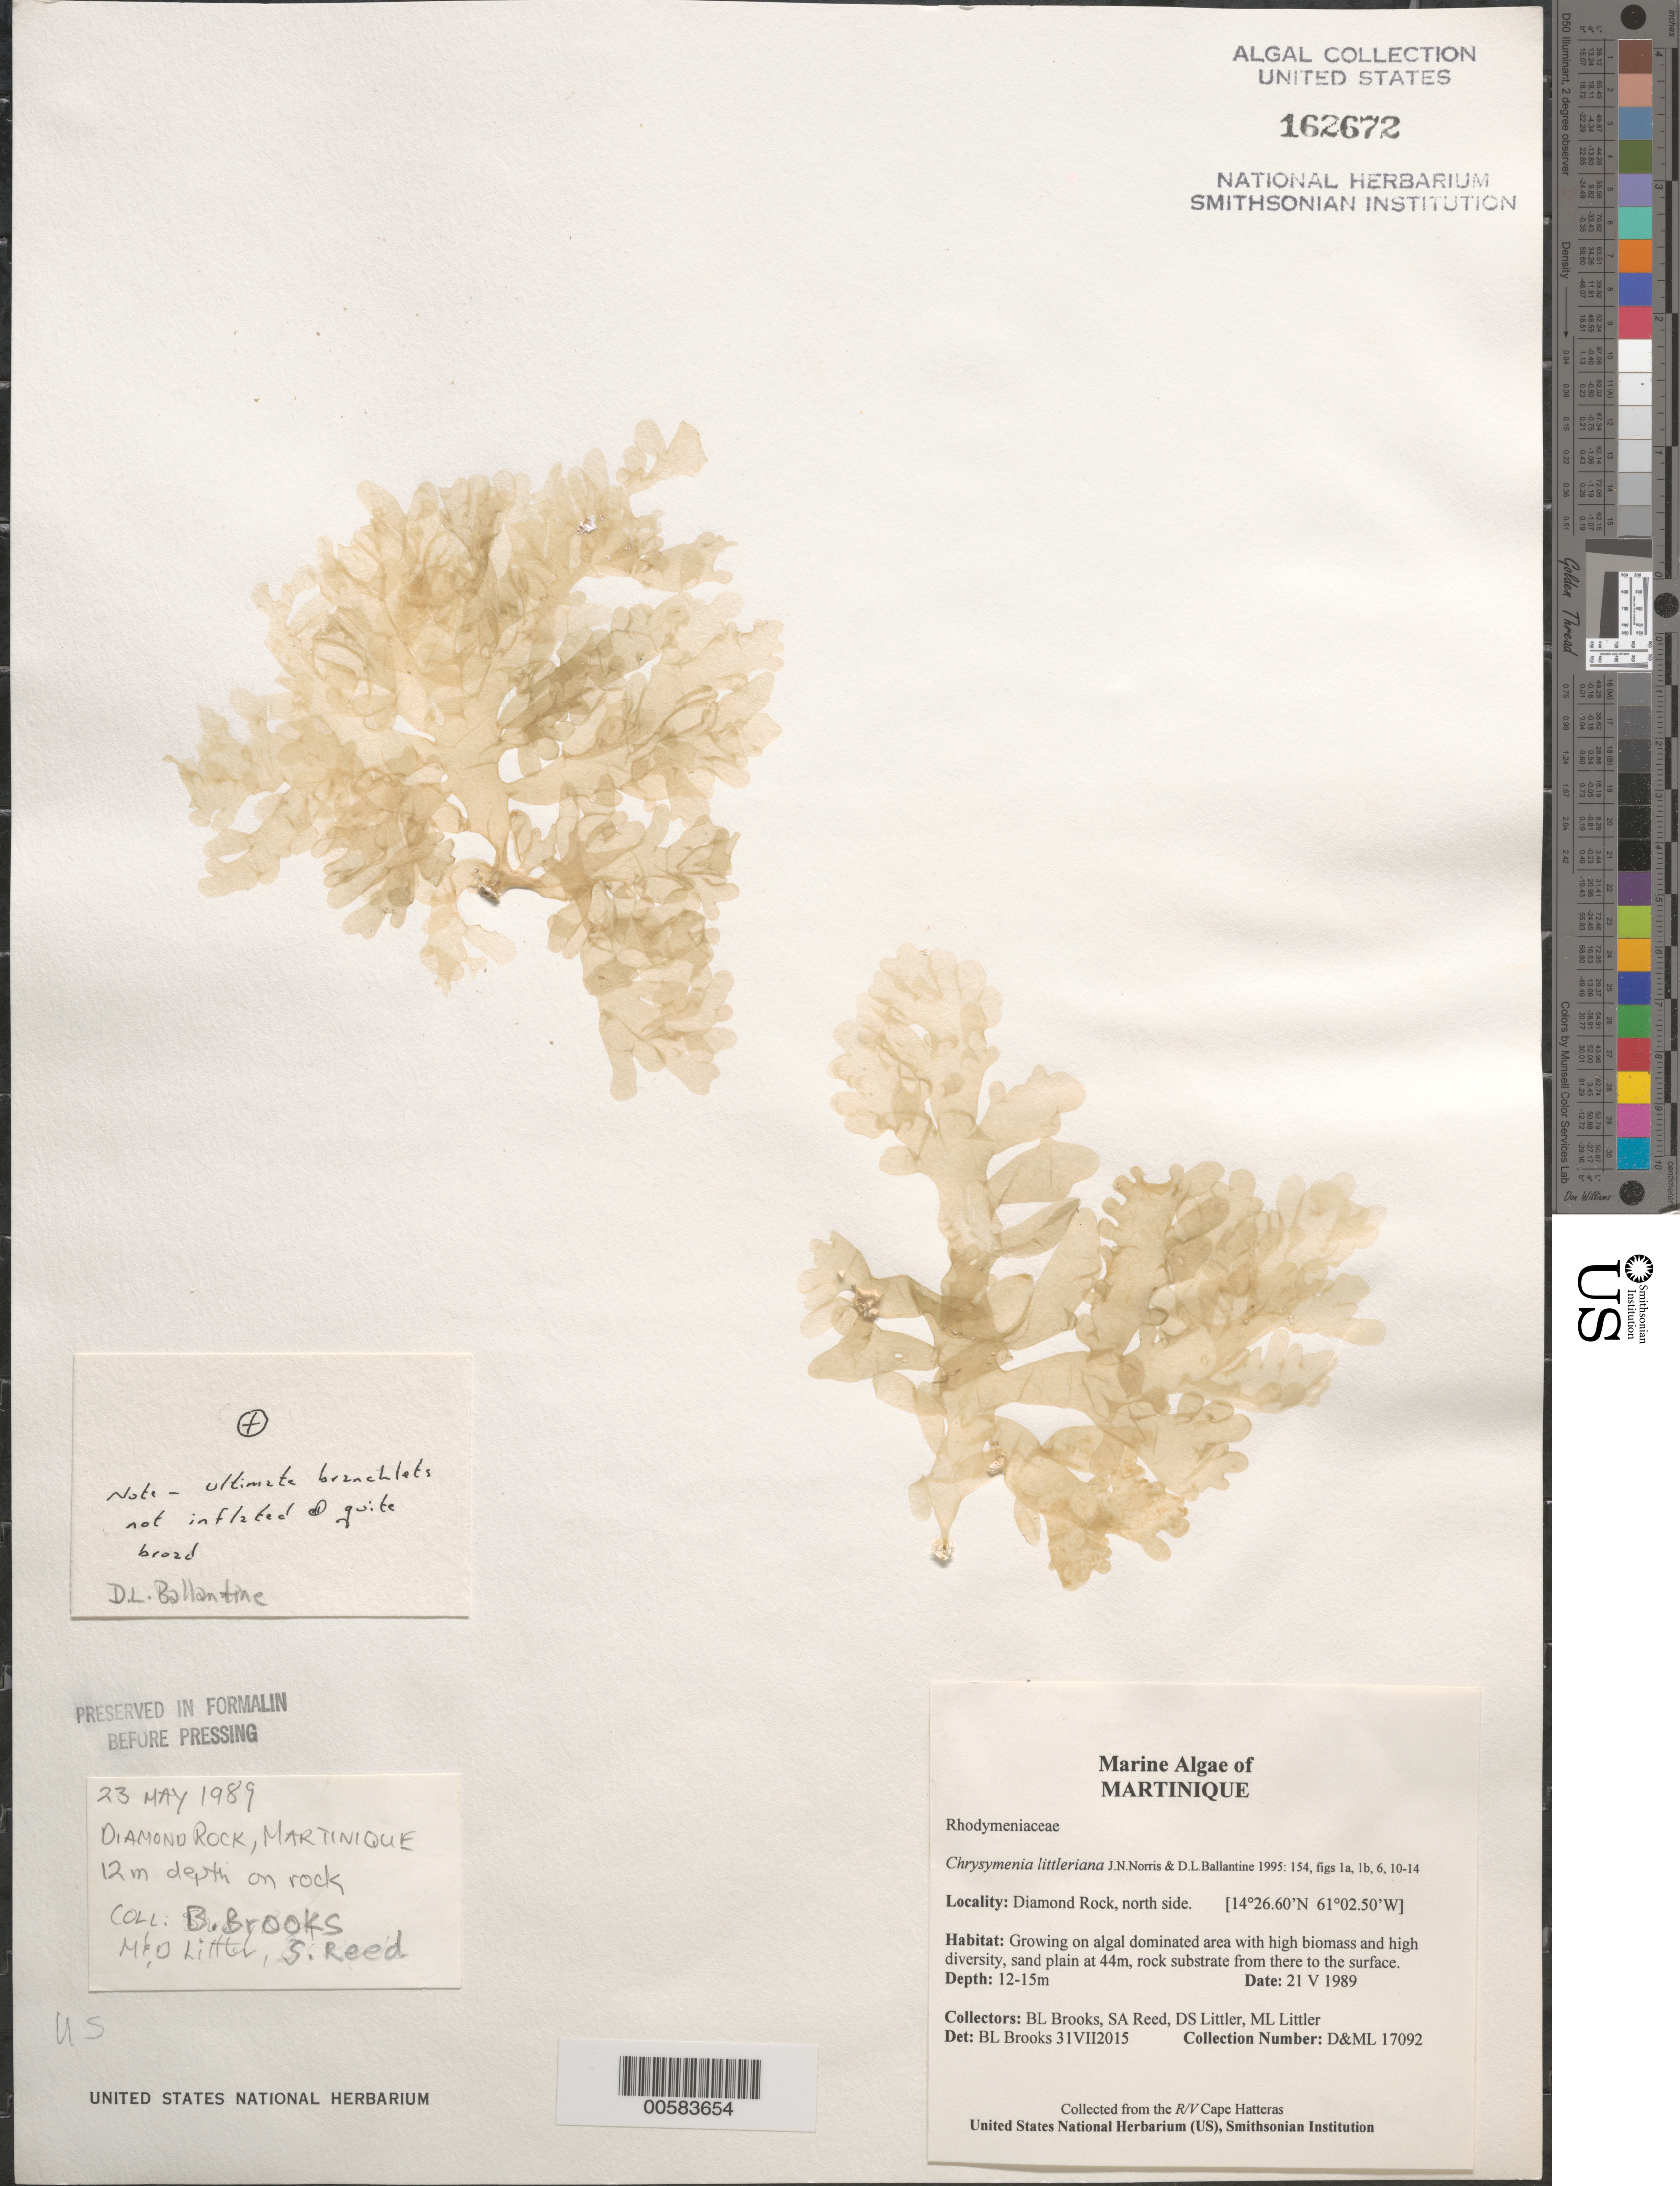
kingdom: Plantae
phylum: Rhodophyta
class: Florideophyceae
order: Rhodymeniales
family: Rhodymeniaceae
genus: Chrysymenia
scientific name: Chrysymenia littleriana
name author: J.N. Norris & D.L. Ballant.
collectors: B. Brooks, S. Reed, D. S. Littler, M. Littler & W. Sutherland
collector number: D&ML17092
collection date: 1989-05-21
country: Martinique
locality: Diamond Rock, north side.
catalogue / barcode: US 162672